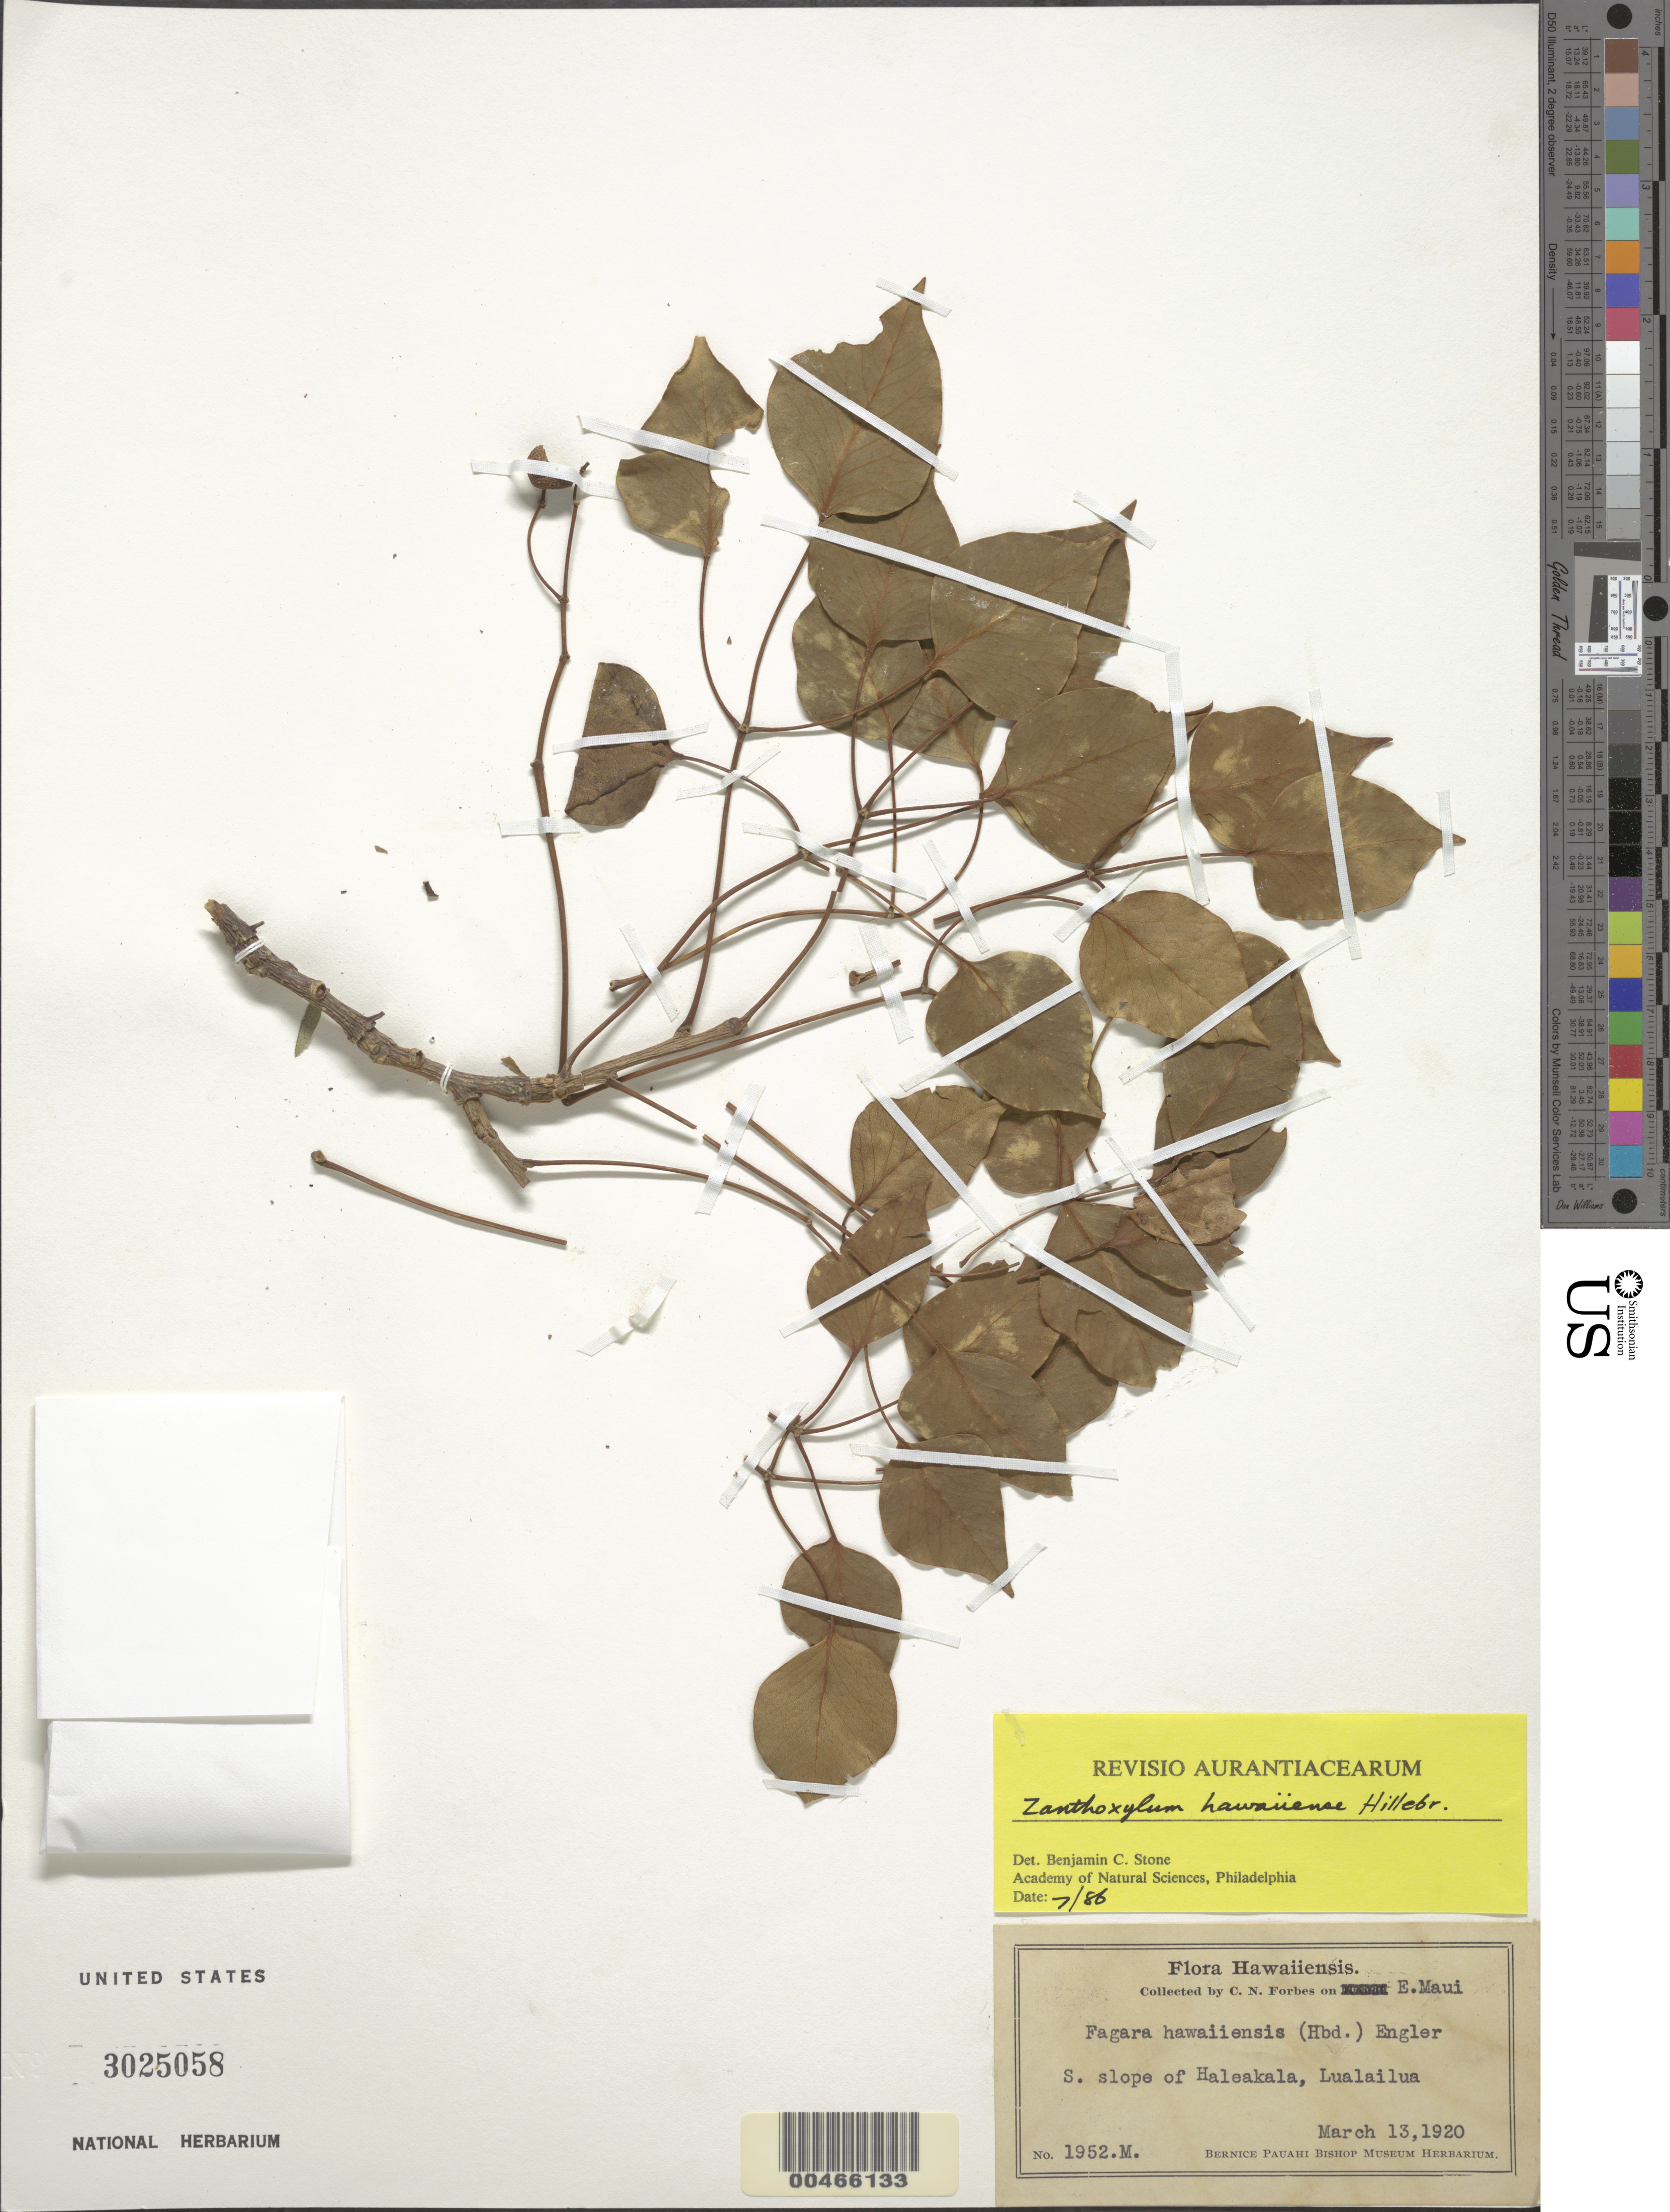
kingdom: Plantae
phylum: Tracheophyta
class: Magnoliopsida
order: Sapindales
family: Rutaceae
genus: Zanthoxylum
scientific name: Zanthoxylum hawaiiense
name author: Hillebr.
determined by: Stone, Benjamin C.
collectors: C. N. Forbes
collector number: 1952.M.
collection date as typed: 13 Mar 1920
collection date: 1920-03-13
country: United States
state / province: Hawaii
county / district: Maui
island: Maui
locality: S slope of Haleakala, Lualailua, E Maui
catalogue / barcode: US 3025058